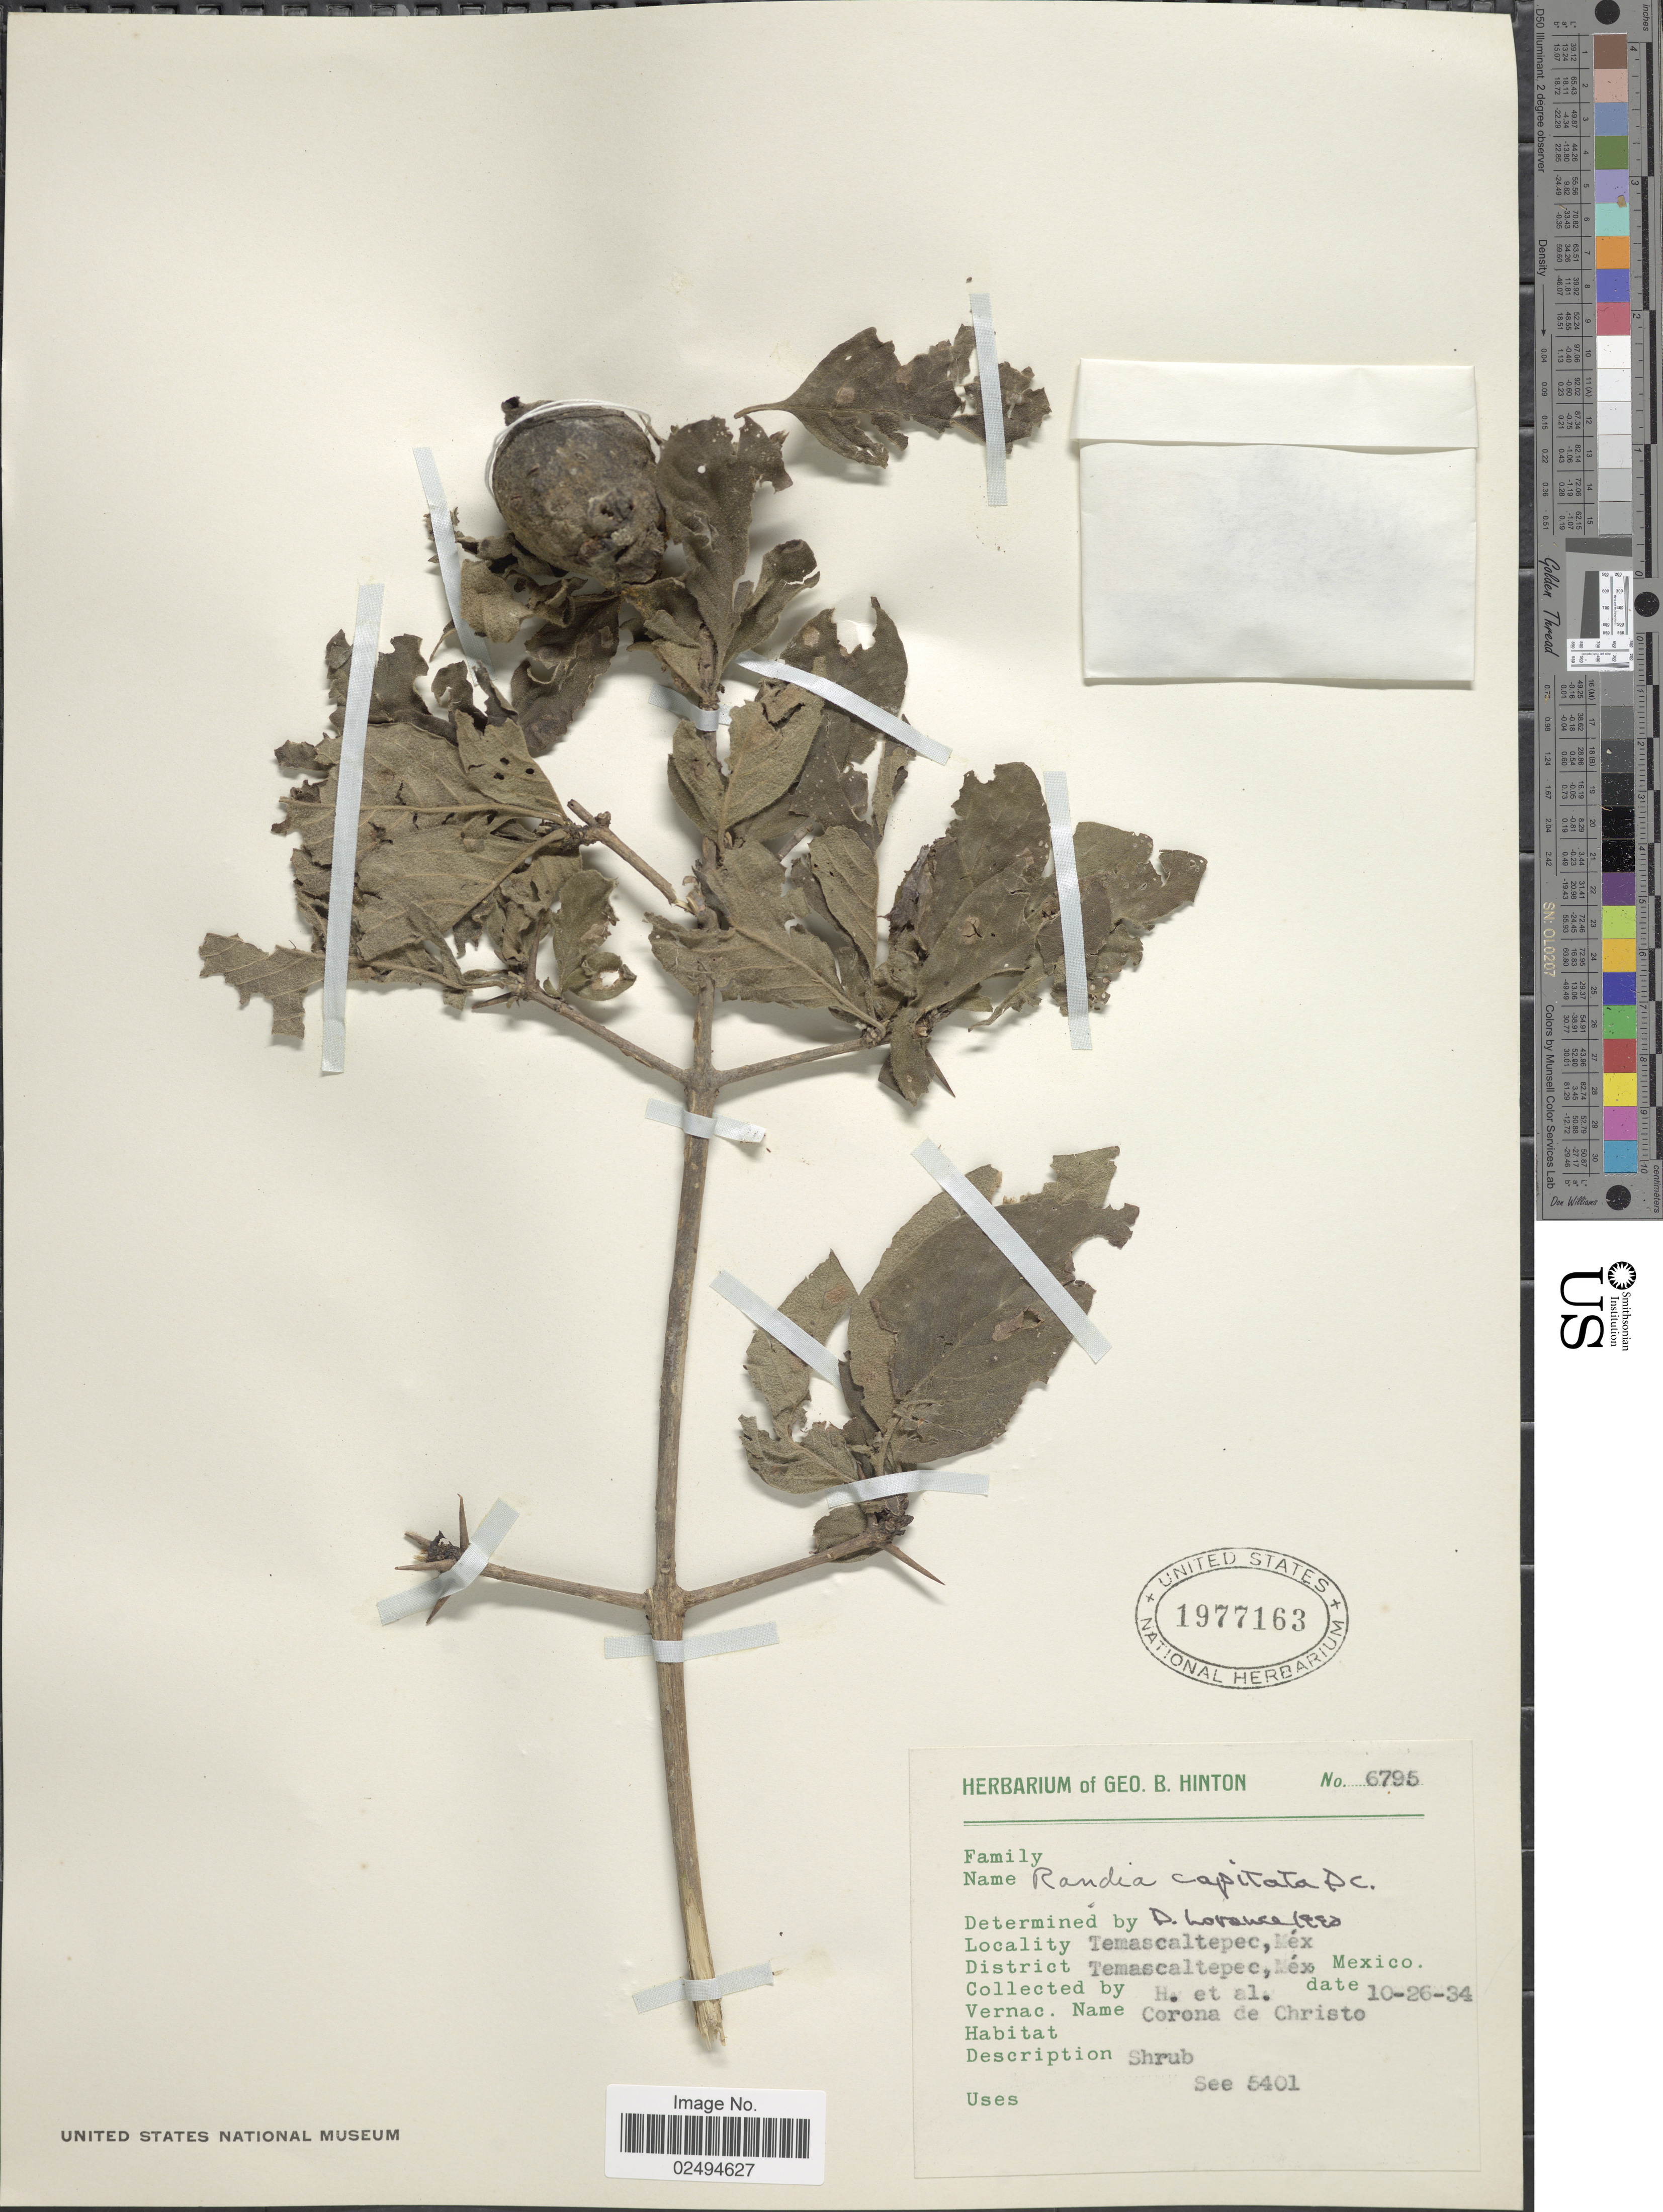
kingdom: Plantae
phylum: Tracheophyta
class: Magnoliopsida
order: Gentianales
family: Rubiaceae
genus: Randia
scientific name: Randia capitata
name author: DC.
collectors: G. B. Hinton & et al.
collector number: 6795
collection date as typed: Transcribed d/m/y: 26/10/34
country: Mexico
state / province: México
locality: Temascaltepec, District Temascaltepec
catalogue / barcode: US 1977163